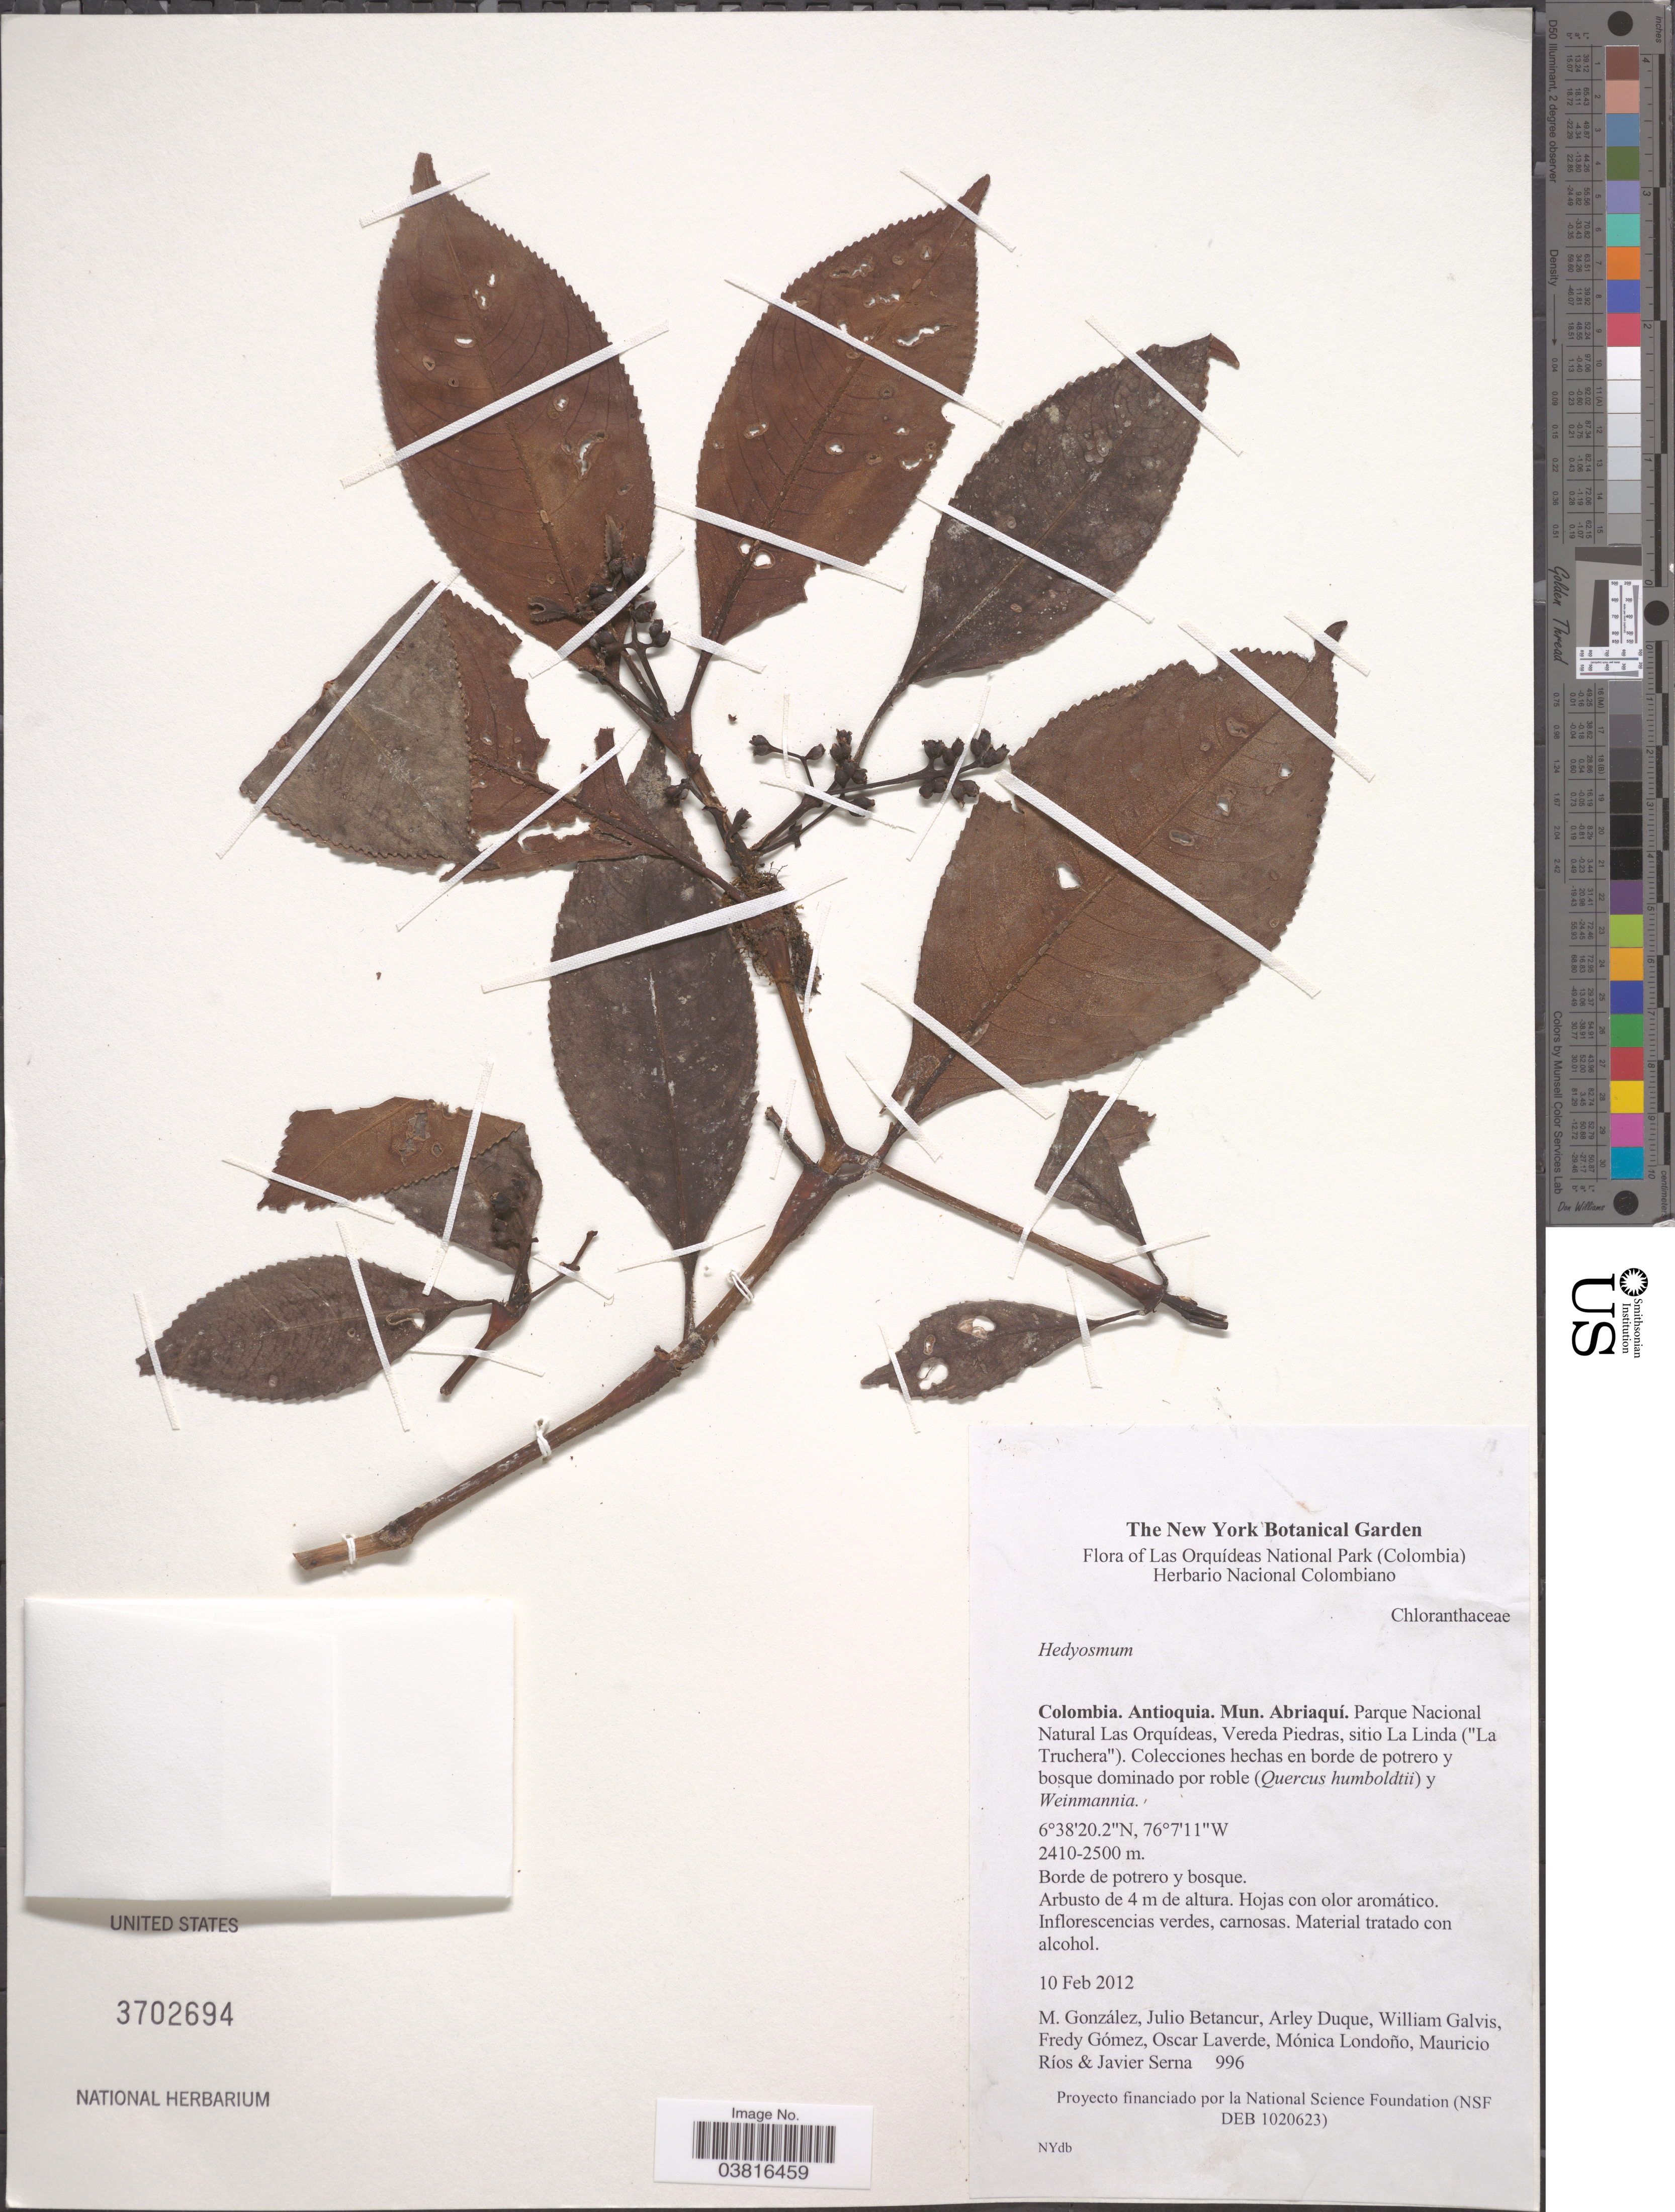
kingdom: Plantae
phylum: Tracheophyta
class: Magnoliopsida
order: Chloranthales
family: Chloranthaceae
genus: Hedyosmum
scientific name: Hedyosmum sp.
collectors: M. González, J. Betancur, A. Duque, W. Galvis & et al.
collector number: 996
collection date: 2012-02-10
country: Colombia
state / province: Antioquia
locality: Mun. Abriaquí. Parque National Natural Las Orquídeas. Vereda Piedras, sitio La Linda ("La Truchera").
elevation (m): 2410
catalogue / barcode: US 3702694